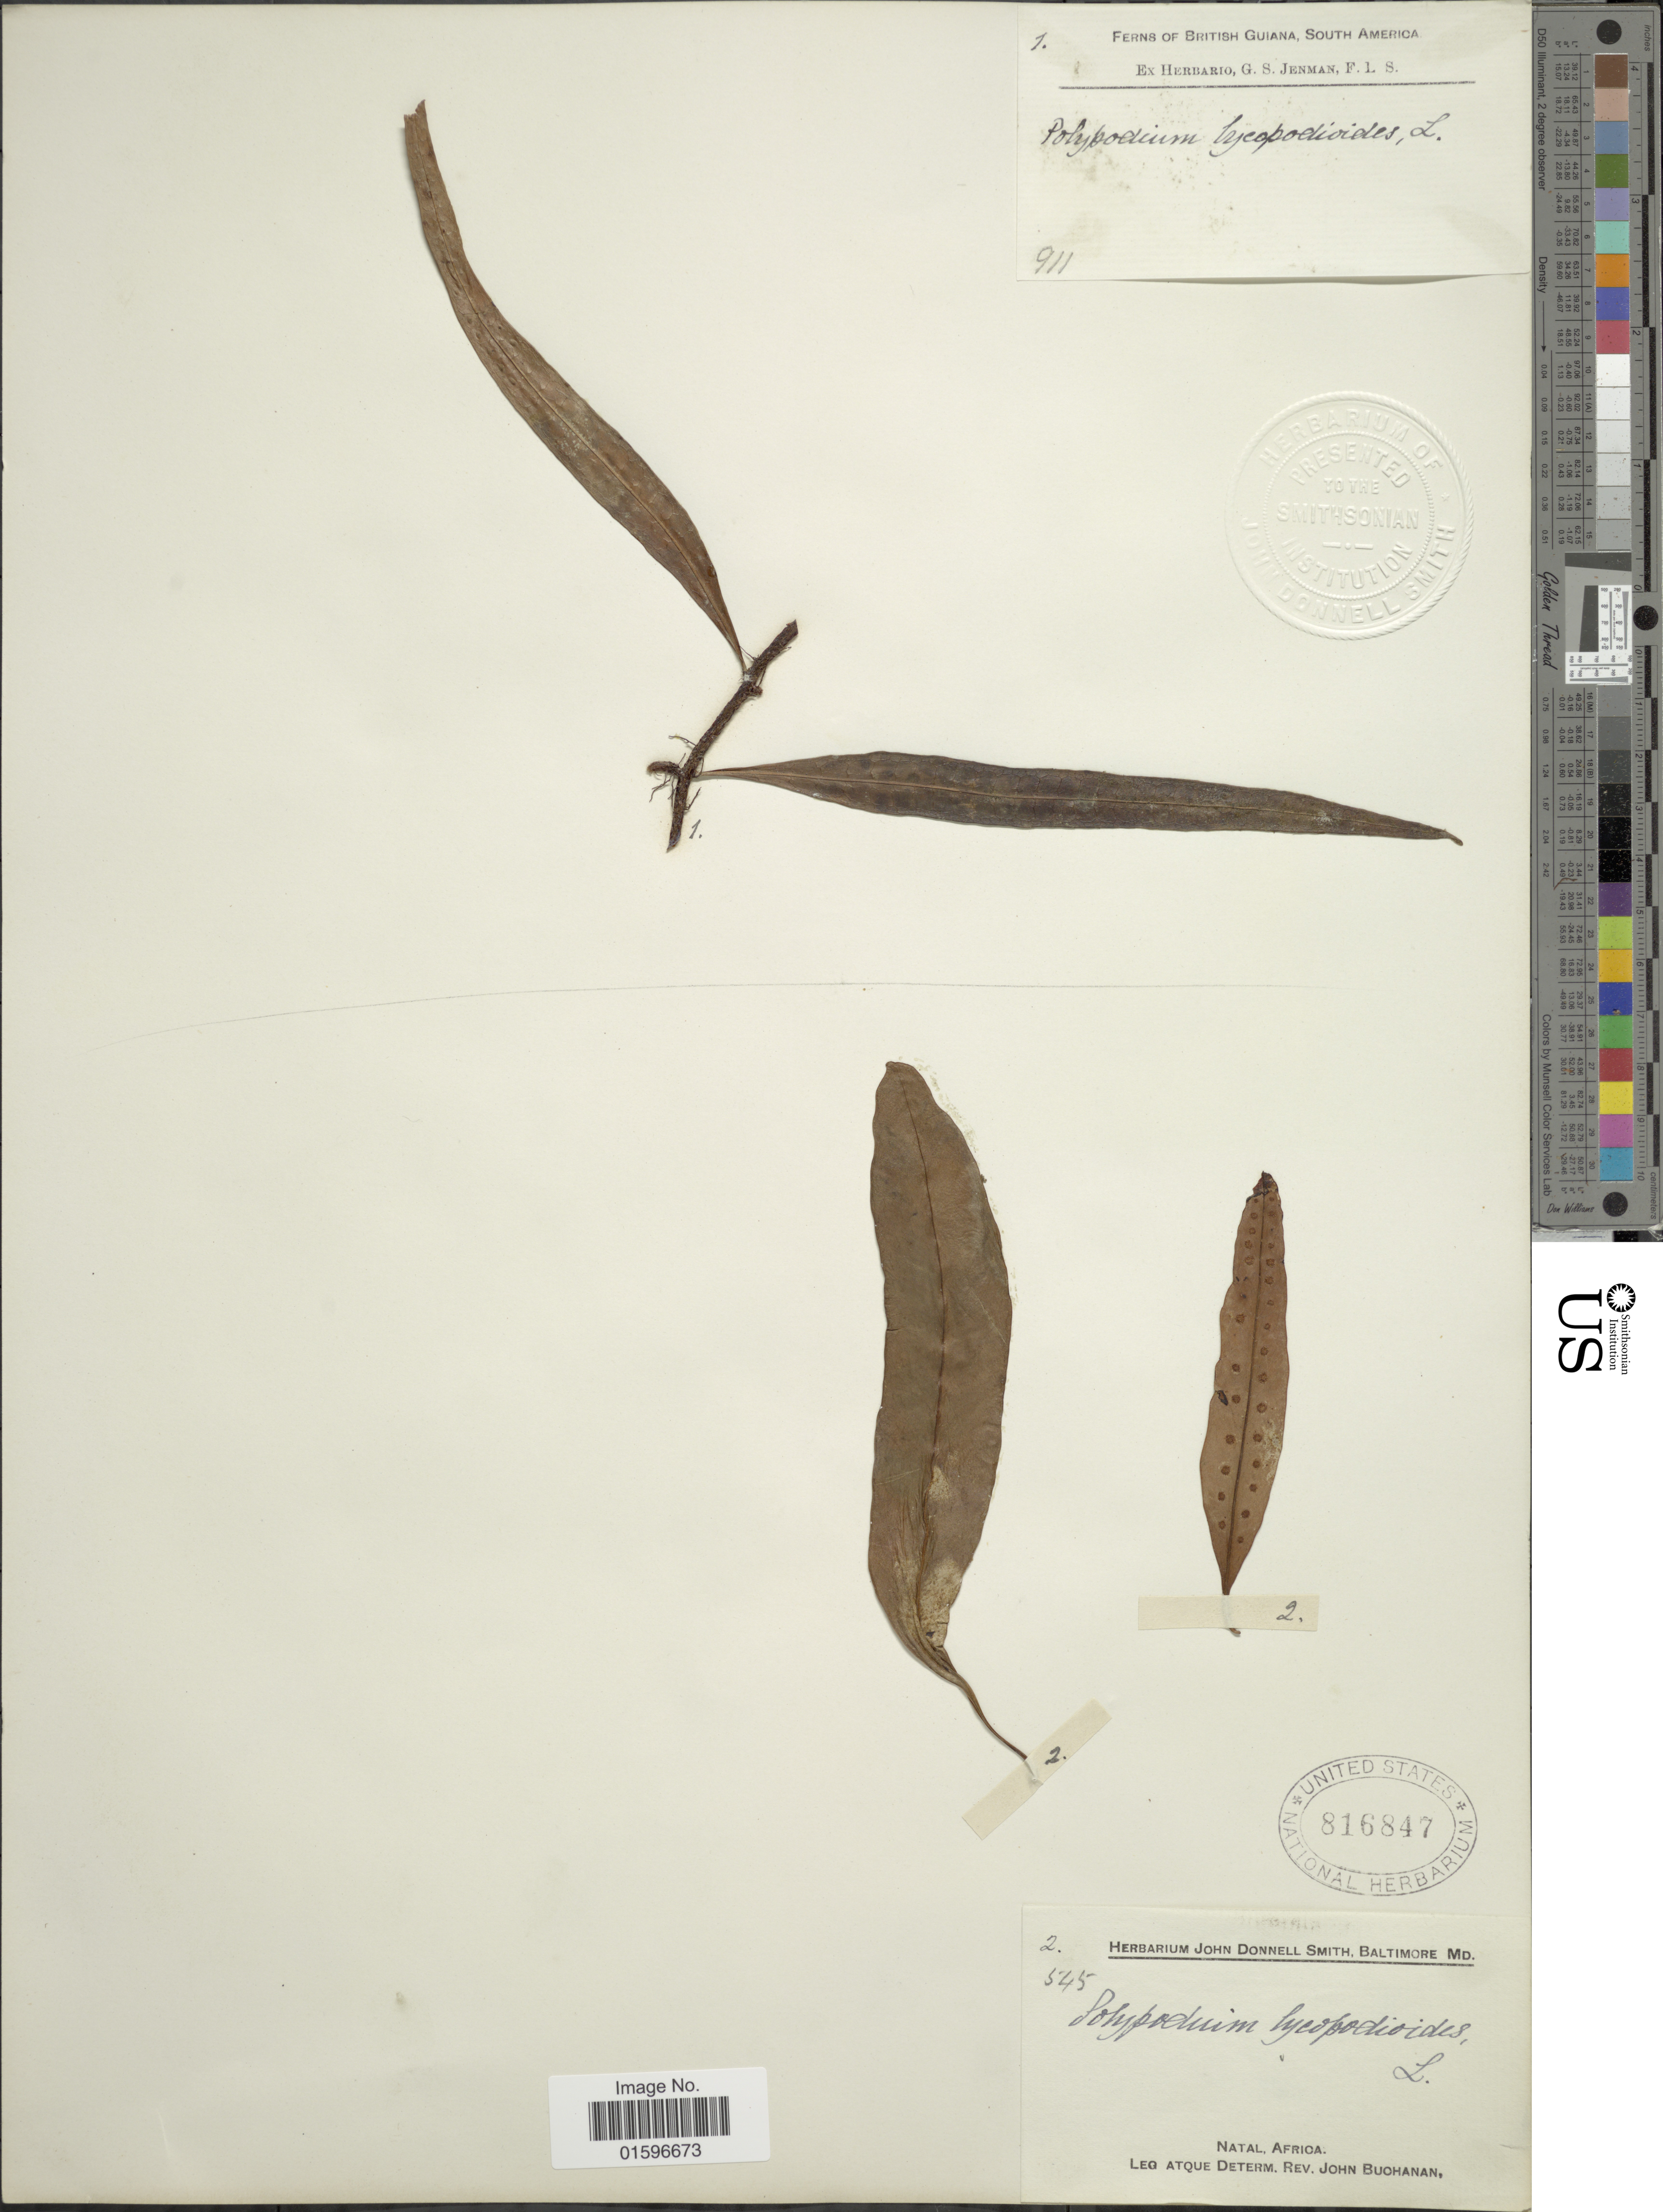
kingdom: Plantae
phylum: Tracheophyta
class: Polypodiopsida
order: Polypodiales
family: Polypodiaceae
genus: Polypodium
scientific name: Polypodium lycopodioides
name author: L.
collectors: J. Buchanan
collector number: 545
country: South Africa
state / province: KwaZulu-Natal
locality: Natal, Africa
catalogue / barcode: US 816847